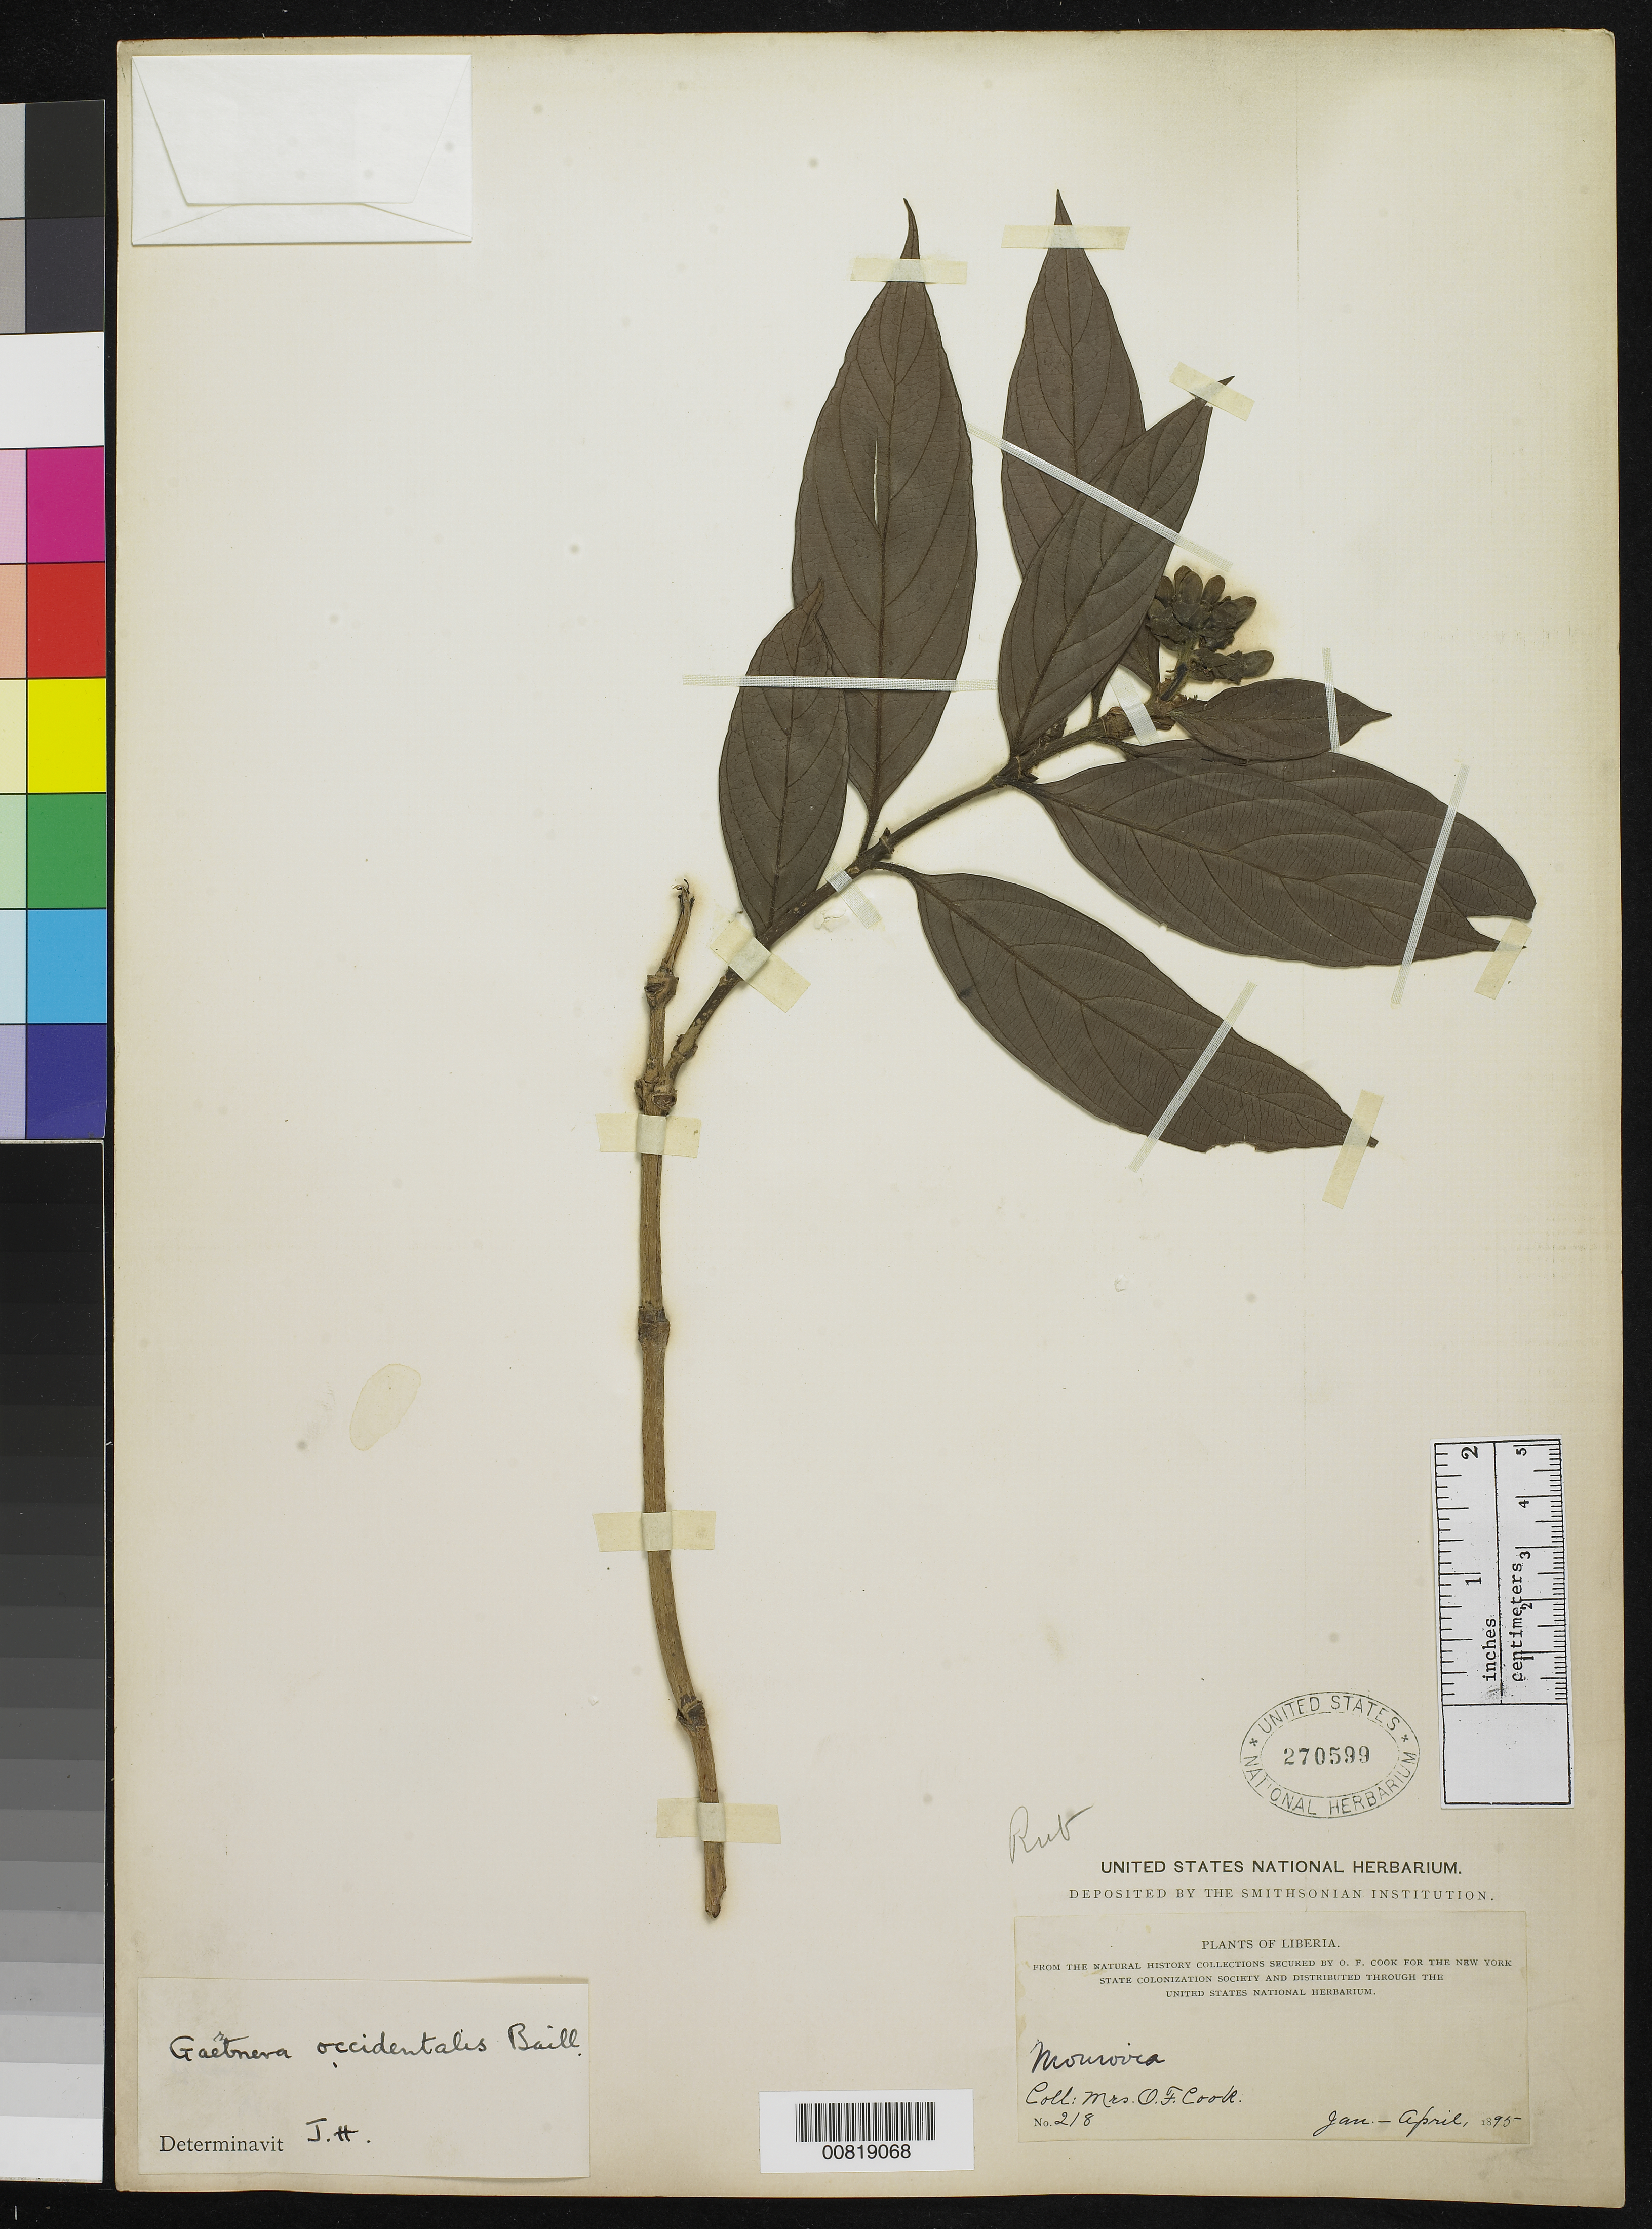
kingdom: Plantae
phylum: Tracheophyta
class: Magnoliopsida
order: Gentianales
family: Rubiaceae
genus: Gaertnera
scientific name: Gaertnera occidentalis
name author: Baill.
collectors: Alice C. Cook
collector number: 218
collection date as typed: Jan 1895 to -- Apr 1895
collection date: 1895-01/1895-04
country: Liberia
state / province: Montserrado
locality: Monrovia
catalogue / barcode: US 270599